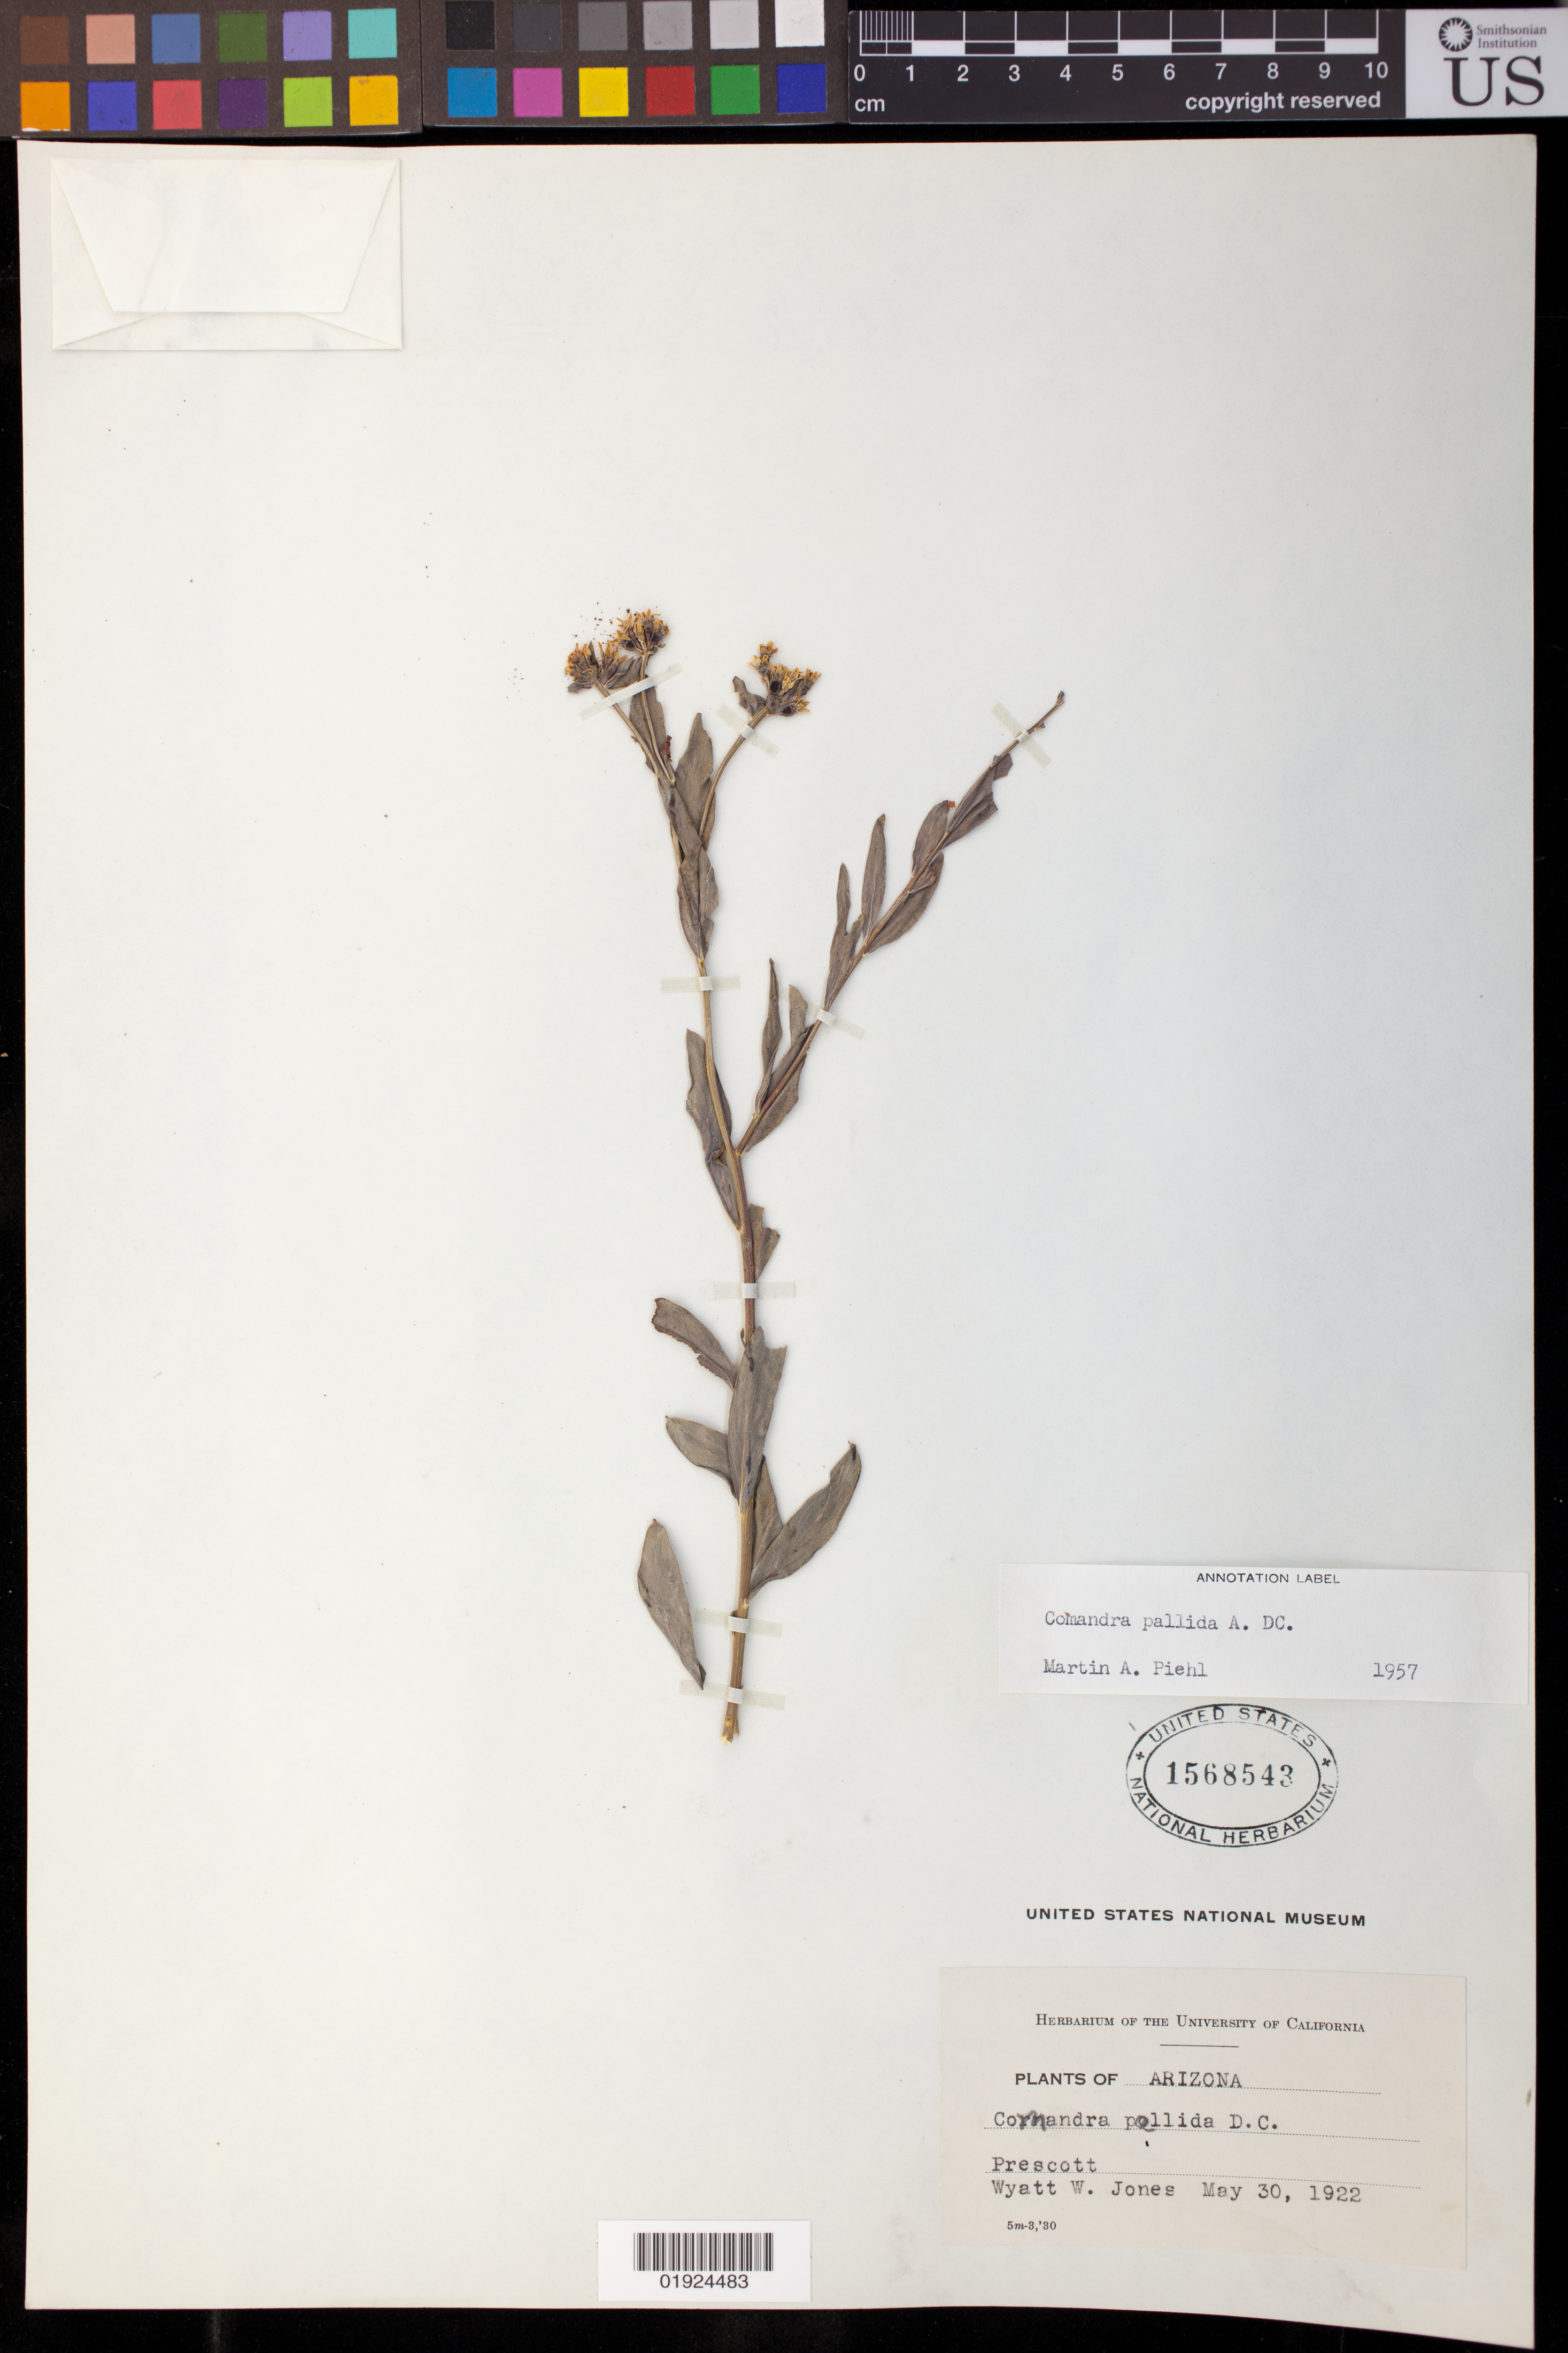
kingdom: Plantae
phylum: Tracheophyta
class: Magnoliopsida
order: Santalales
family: Comandraceae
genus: Comandra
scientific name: Comandra pallida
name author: A. DC.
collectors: W. W. Jones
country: United States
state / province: Arizona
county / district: Yavapai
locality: Prescott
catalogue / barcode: US 1568543